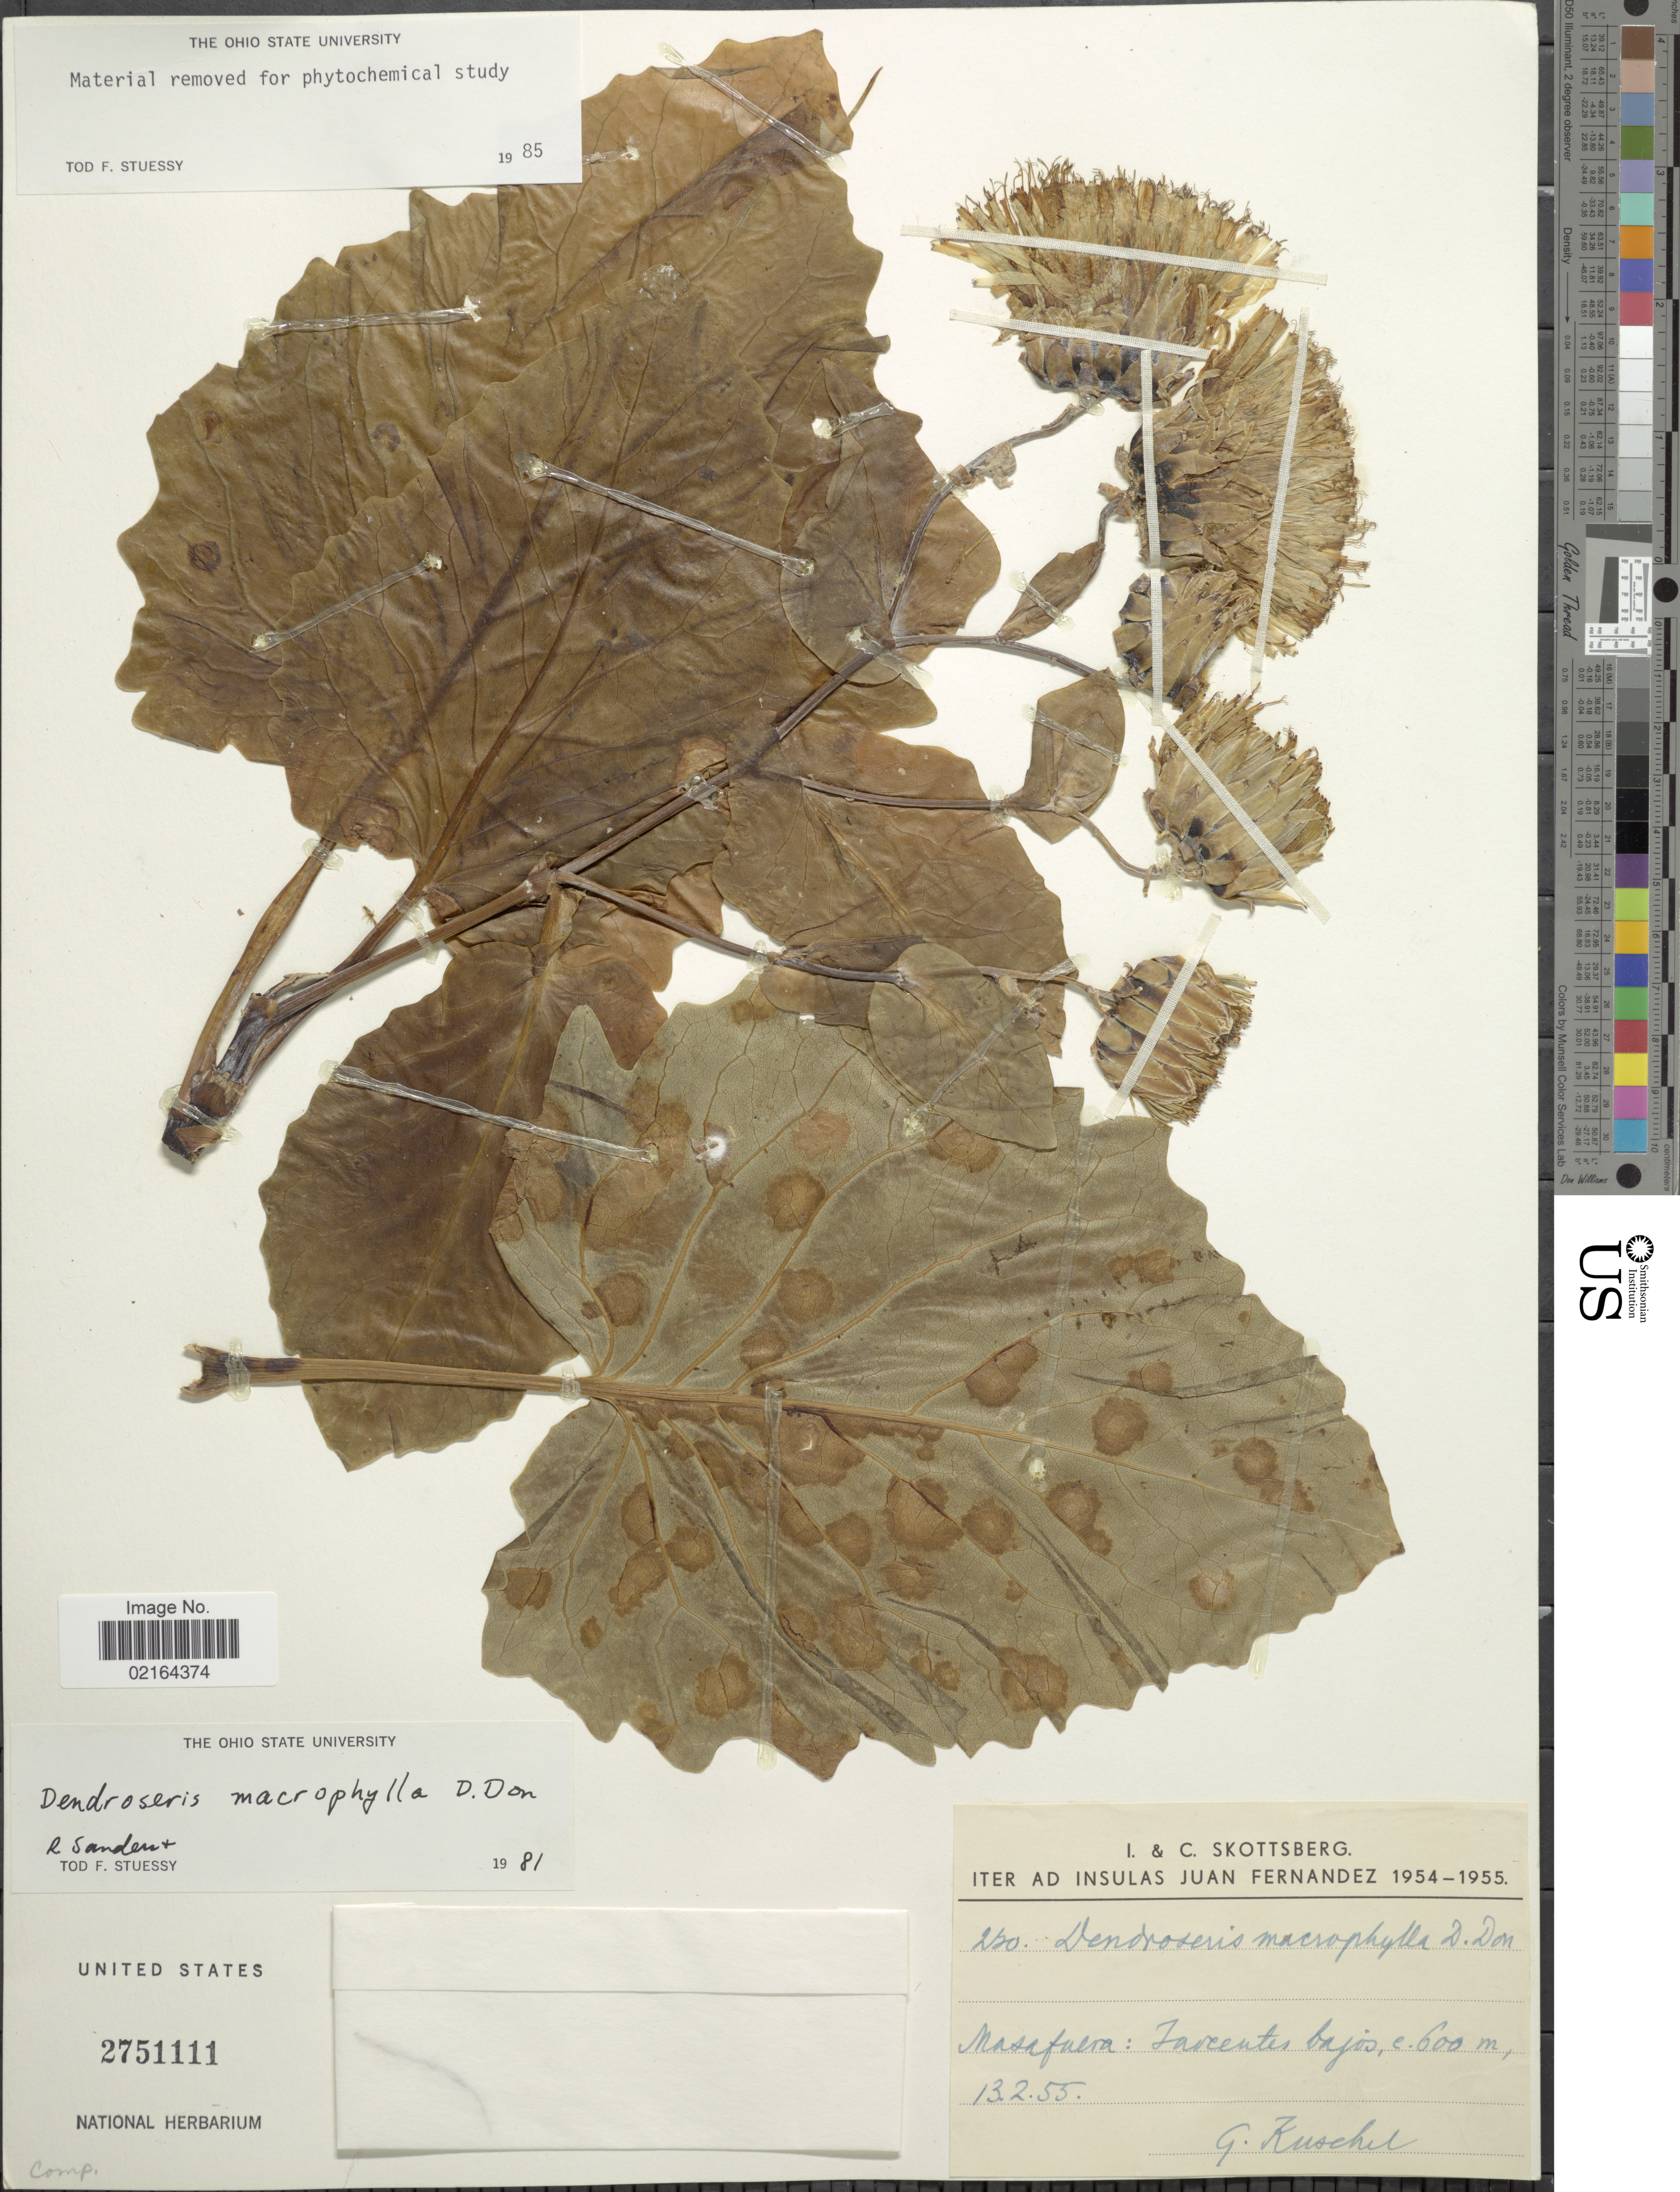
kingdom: Plantae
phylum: Tracheophyta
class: Magnoliopsida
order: Asterales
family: Asteraceae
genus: Sonchus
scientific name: Sonchus macrophyllus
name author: Willd.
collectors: G. Kunkel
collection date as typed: Transcribed d/m/y: 13/2/55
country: Chile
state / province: Valparaíso (V)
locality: Iter ad Insulas Juan Fernandez, Masafuera: Inocentes bajos.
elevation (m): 600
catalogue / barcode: US 2751111